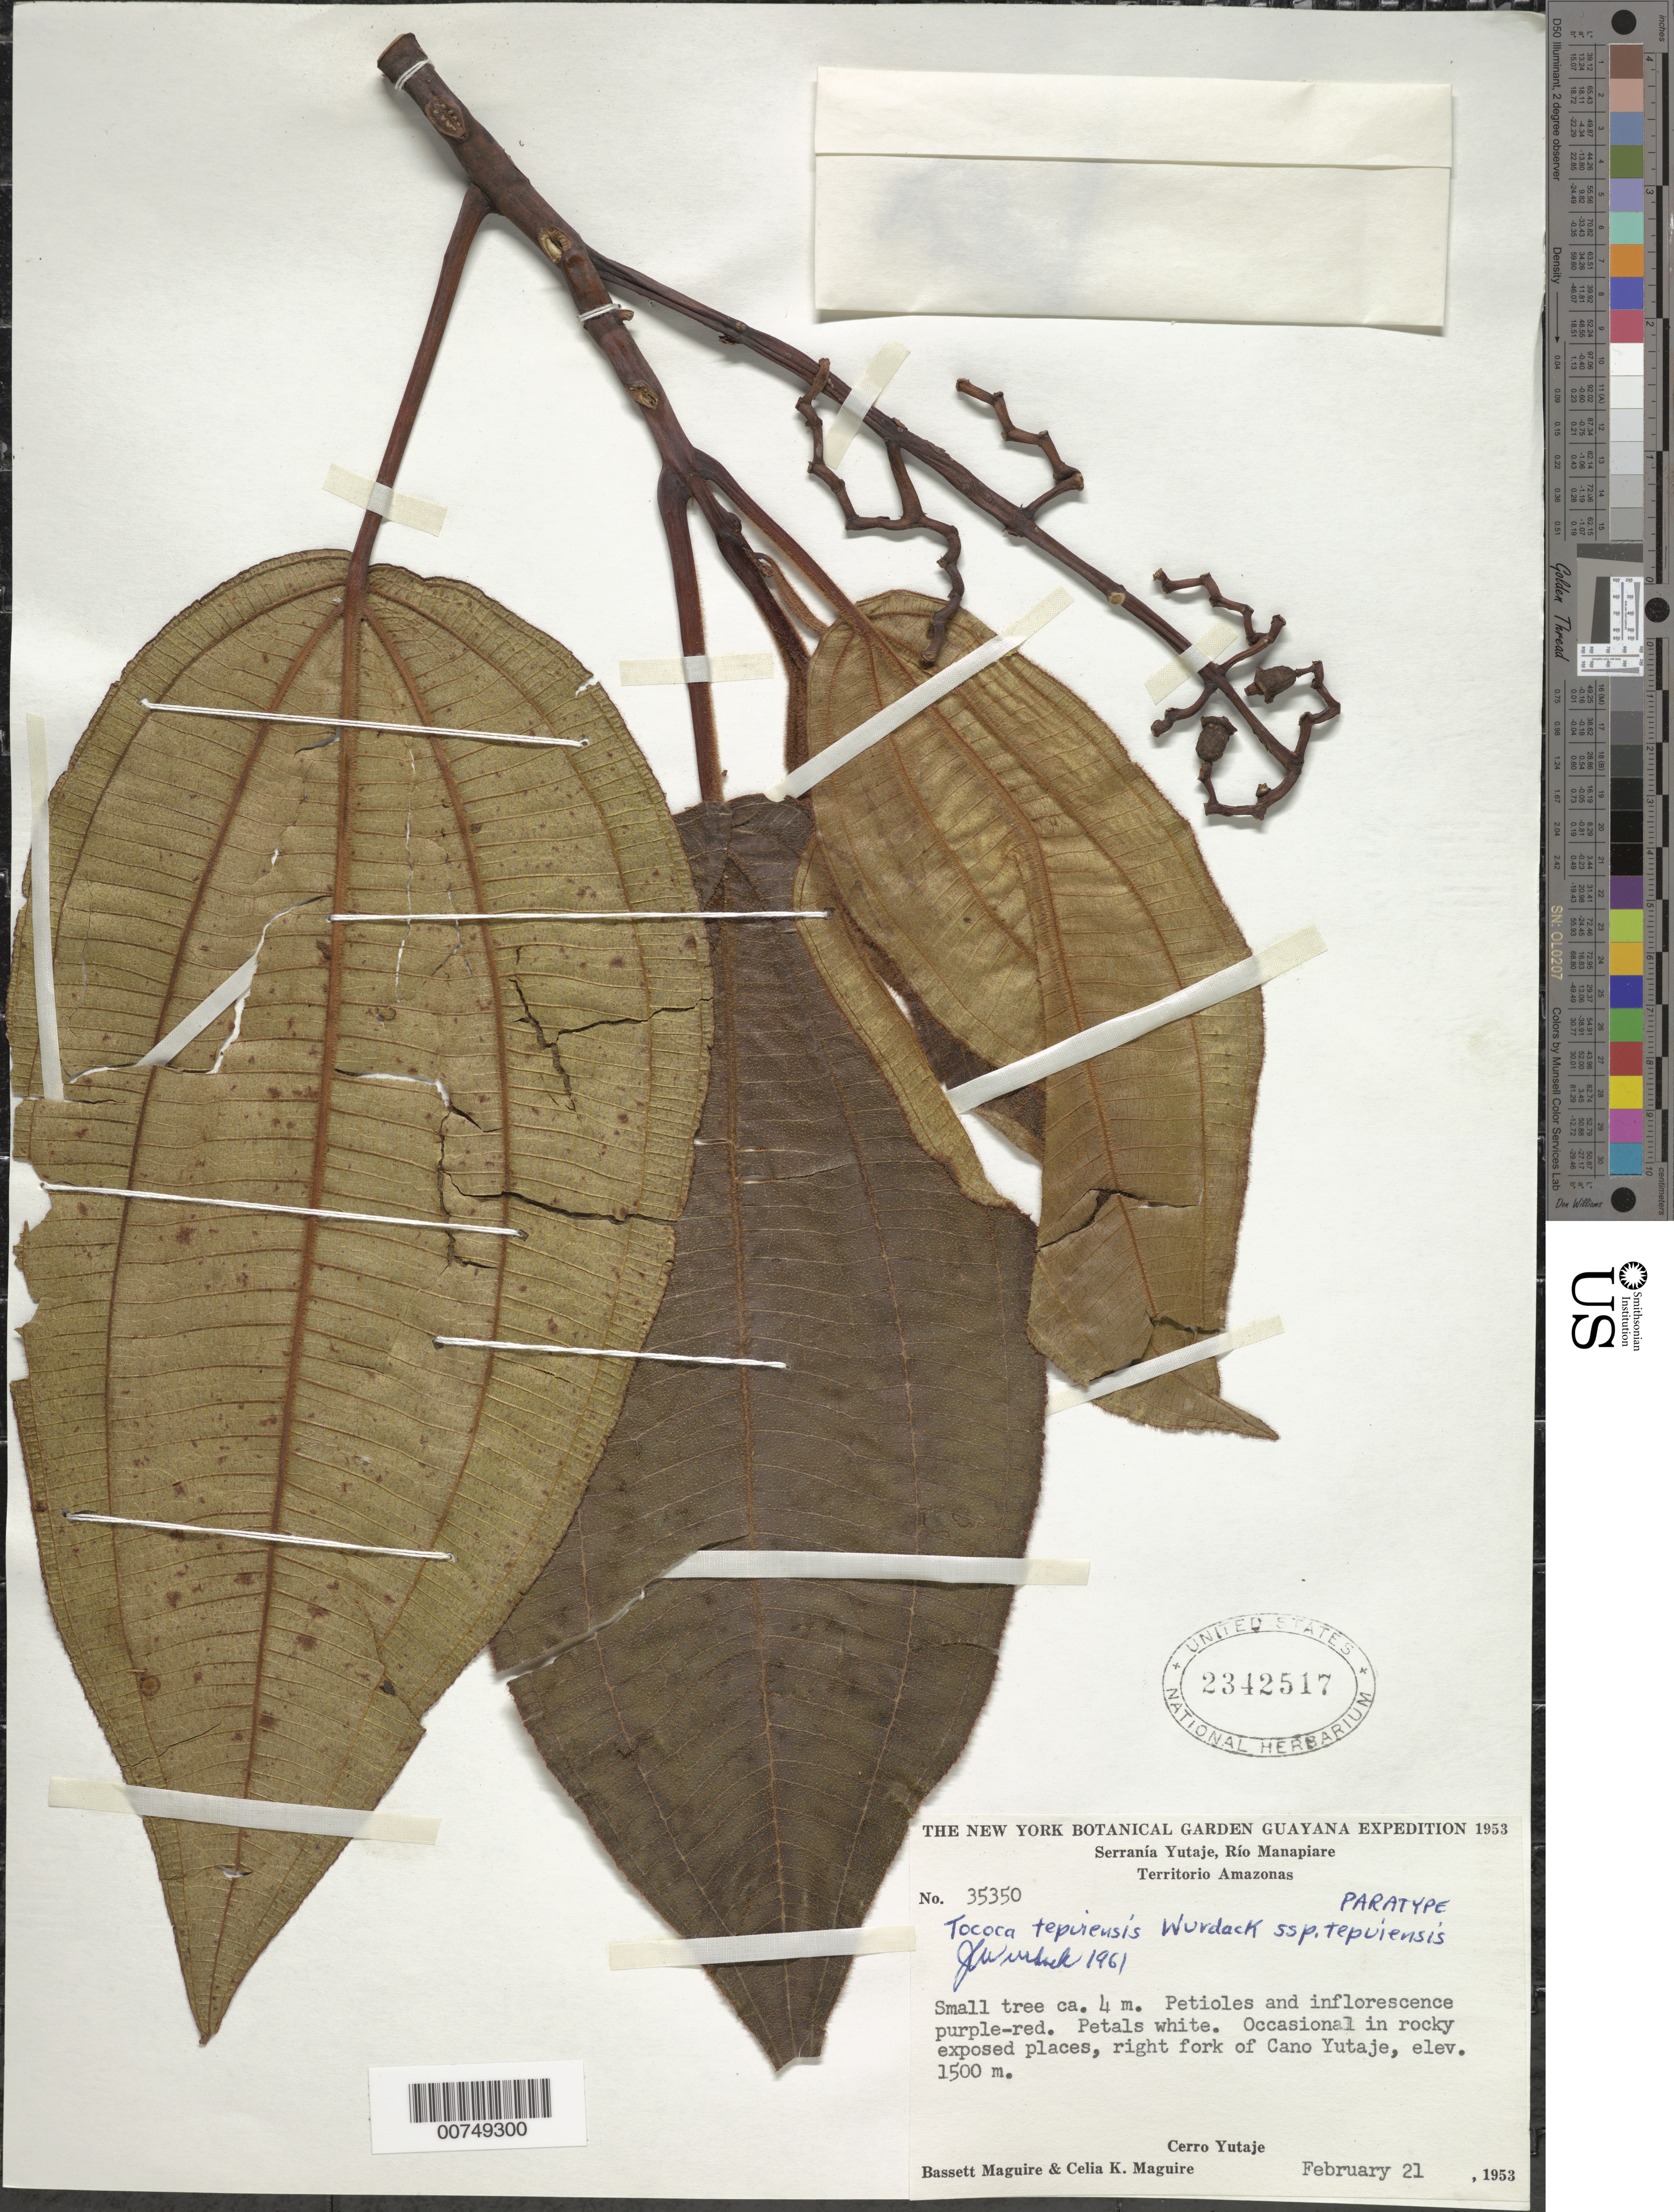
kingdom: Plantae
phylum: Tracheophyta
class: Magnoliopsida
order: Myrtales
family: Melastomataceae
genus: Tococa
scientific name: Tococa tepuiensis subsp. tepuiensis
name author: Wurdack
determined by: Wurdack, John J., (US), US (UNITED STATES)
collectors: B. Maguire & C. K. Maguire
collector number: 35350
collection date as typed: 21-Feb-53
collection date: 1953-02-21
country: Venezuela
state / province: Amazonas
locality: Serranía Yutajé, Río Manapiare, Cerro Yutajé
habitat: Rocky exposed places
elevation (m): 1500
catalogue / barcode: US 2342517